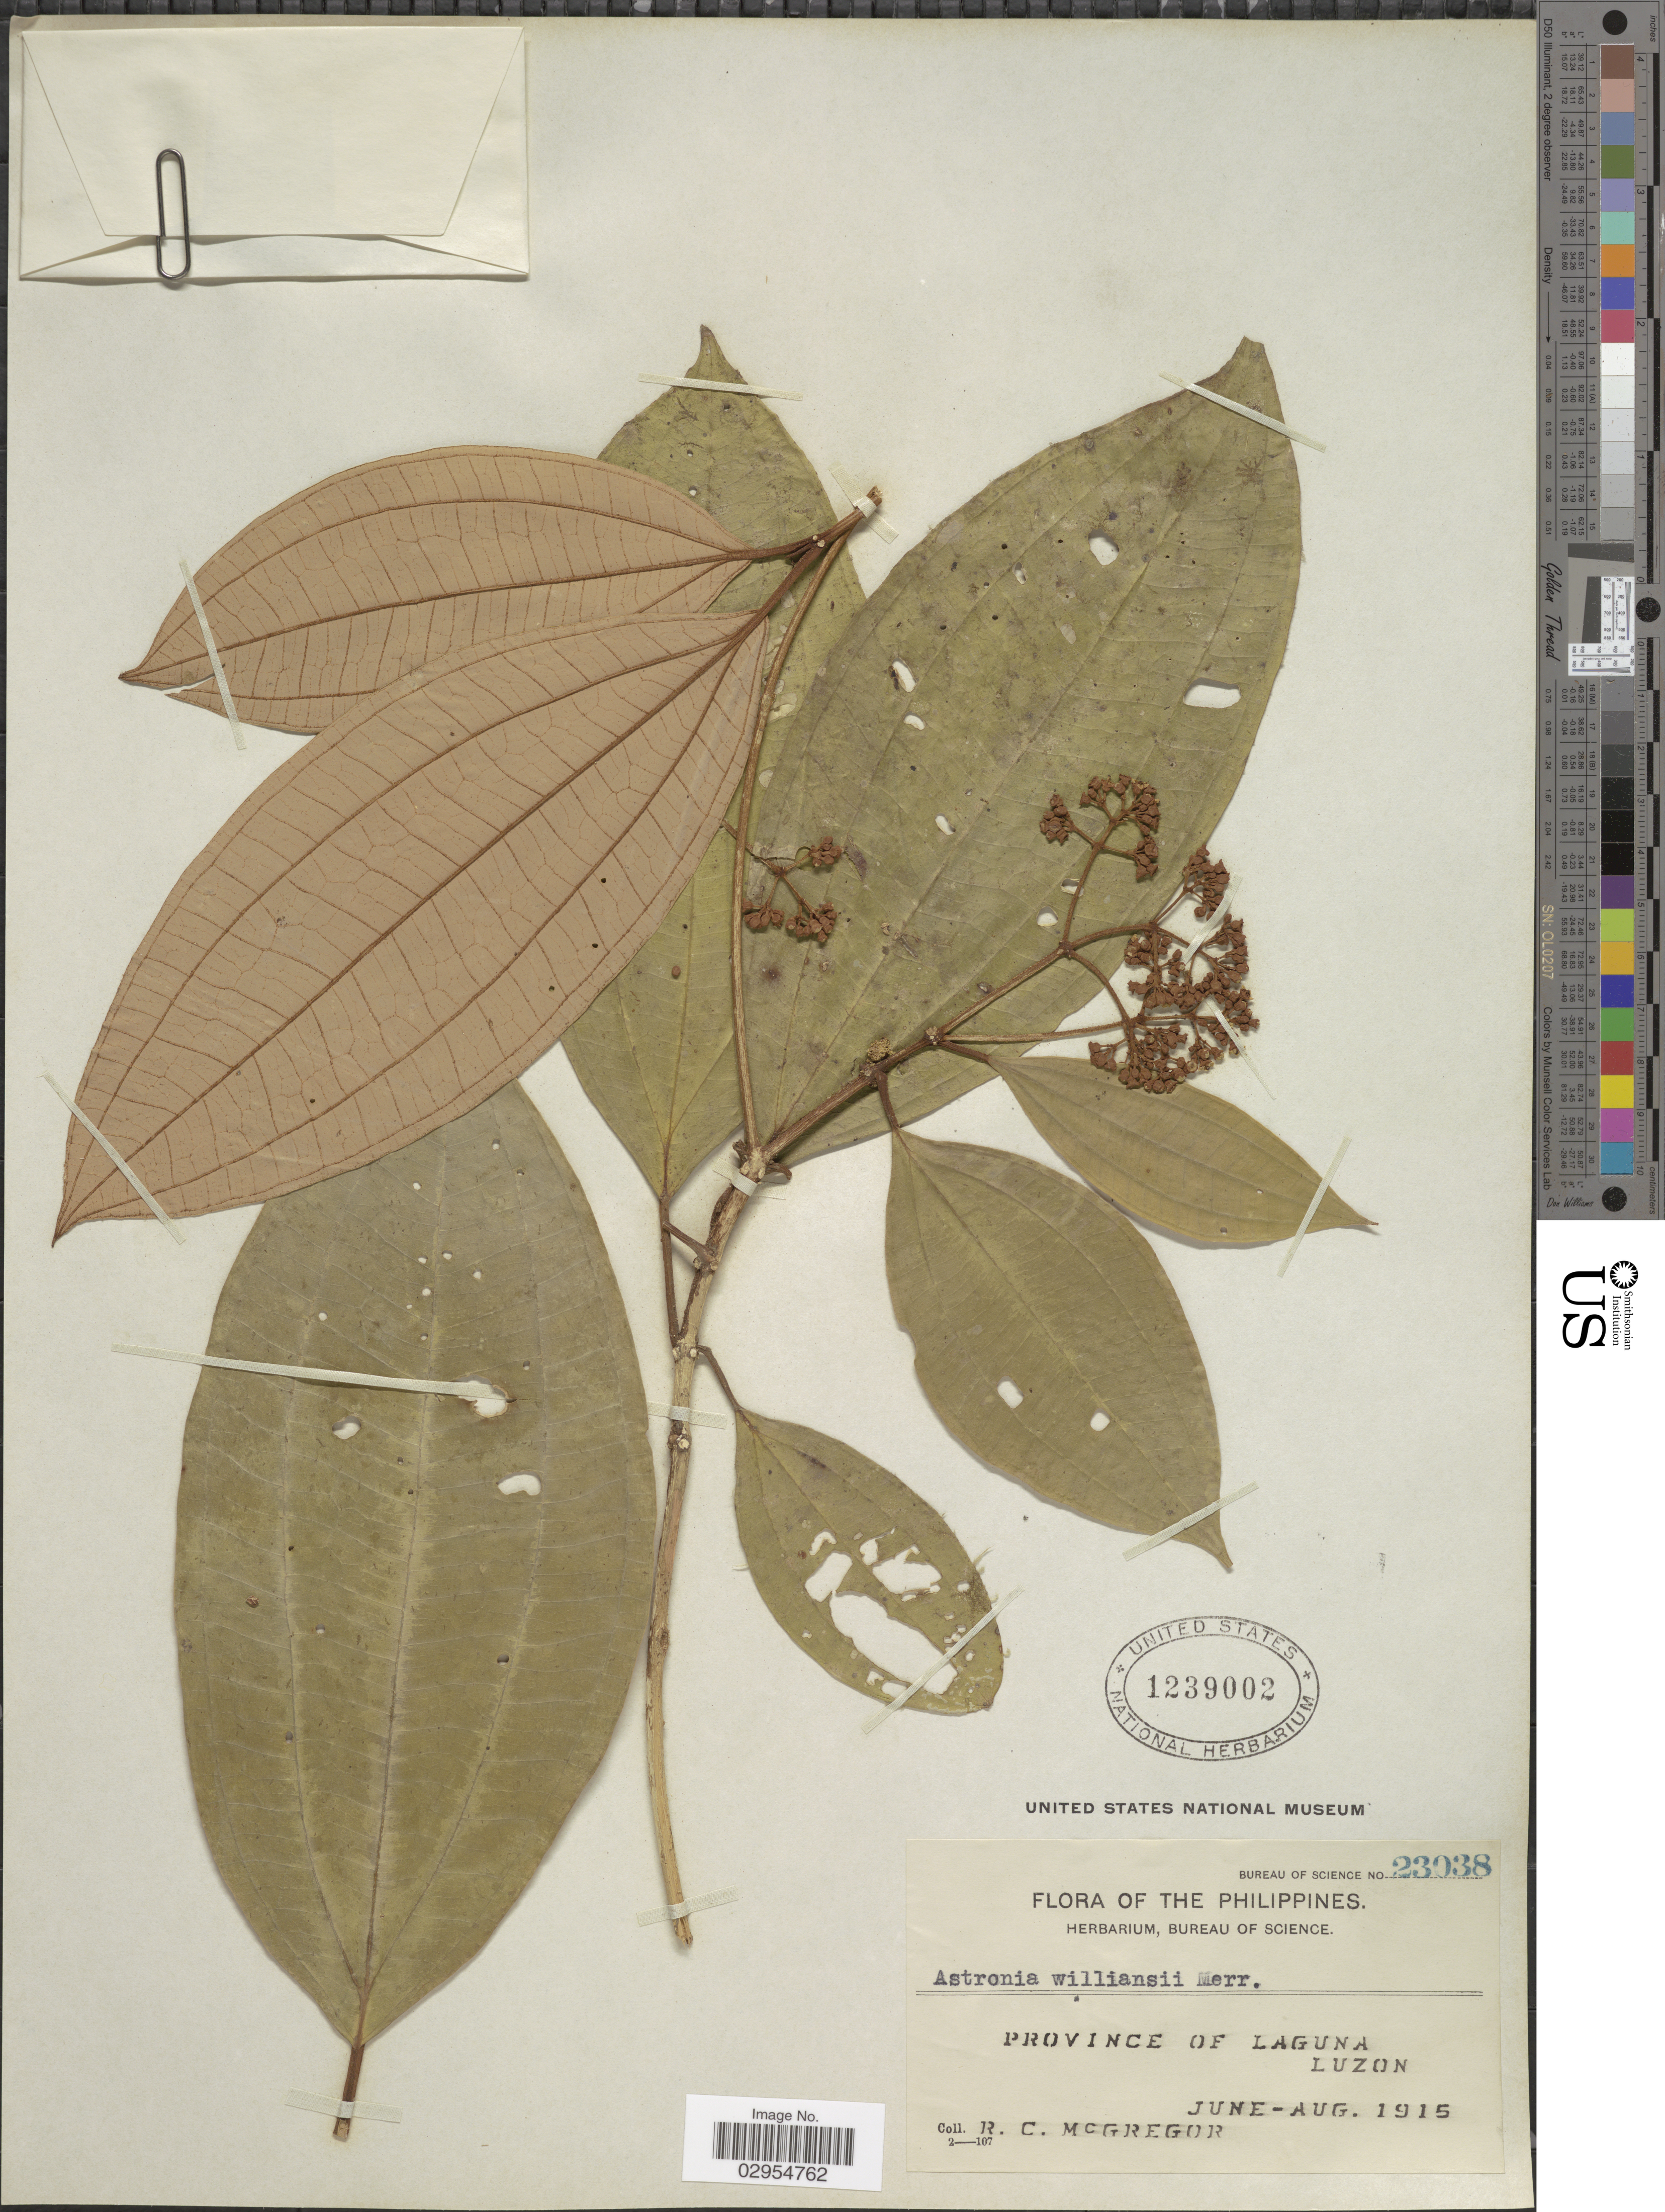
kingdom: Plantae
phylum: Tracheophyta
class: Magnoliopsida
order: Myrtales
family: Melastomataceae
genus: Astronia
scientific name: Astronia williamsii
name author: Merr. ex C.B. Rob.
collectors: R. C. McGregor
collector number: Bureau of Science 23038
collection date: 1915-06/1915-08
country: Philippines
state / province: Calabarzon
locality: Province of Laguna, Luzon.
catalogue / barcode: US 1239002